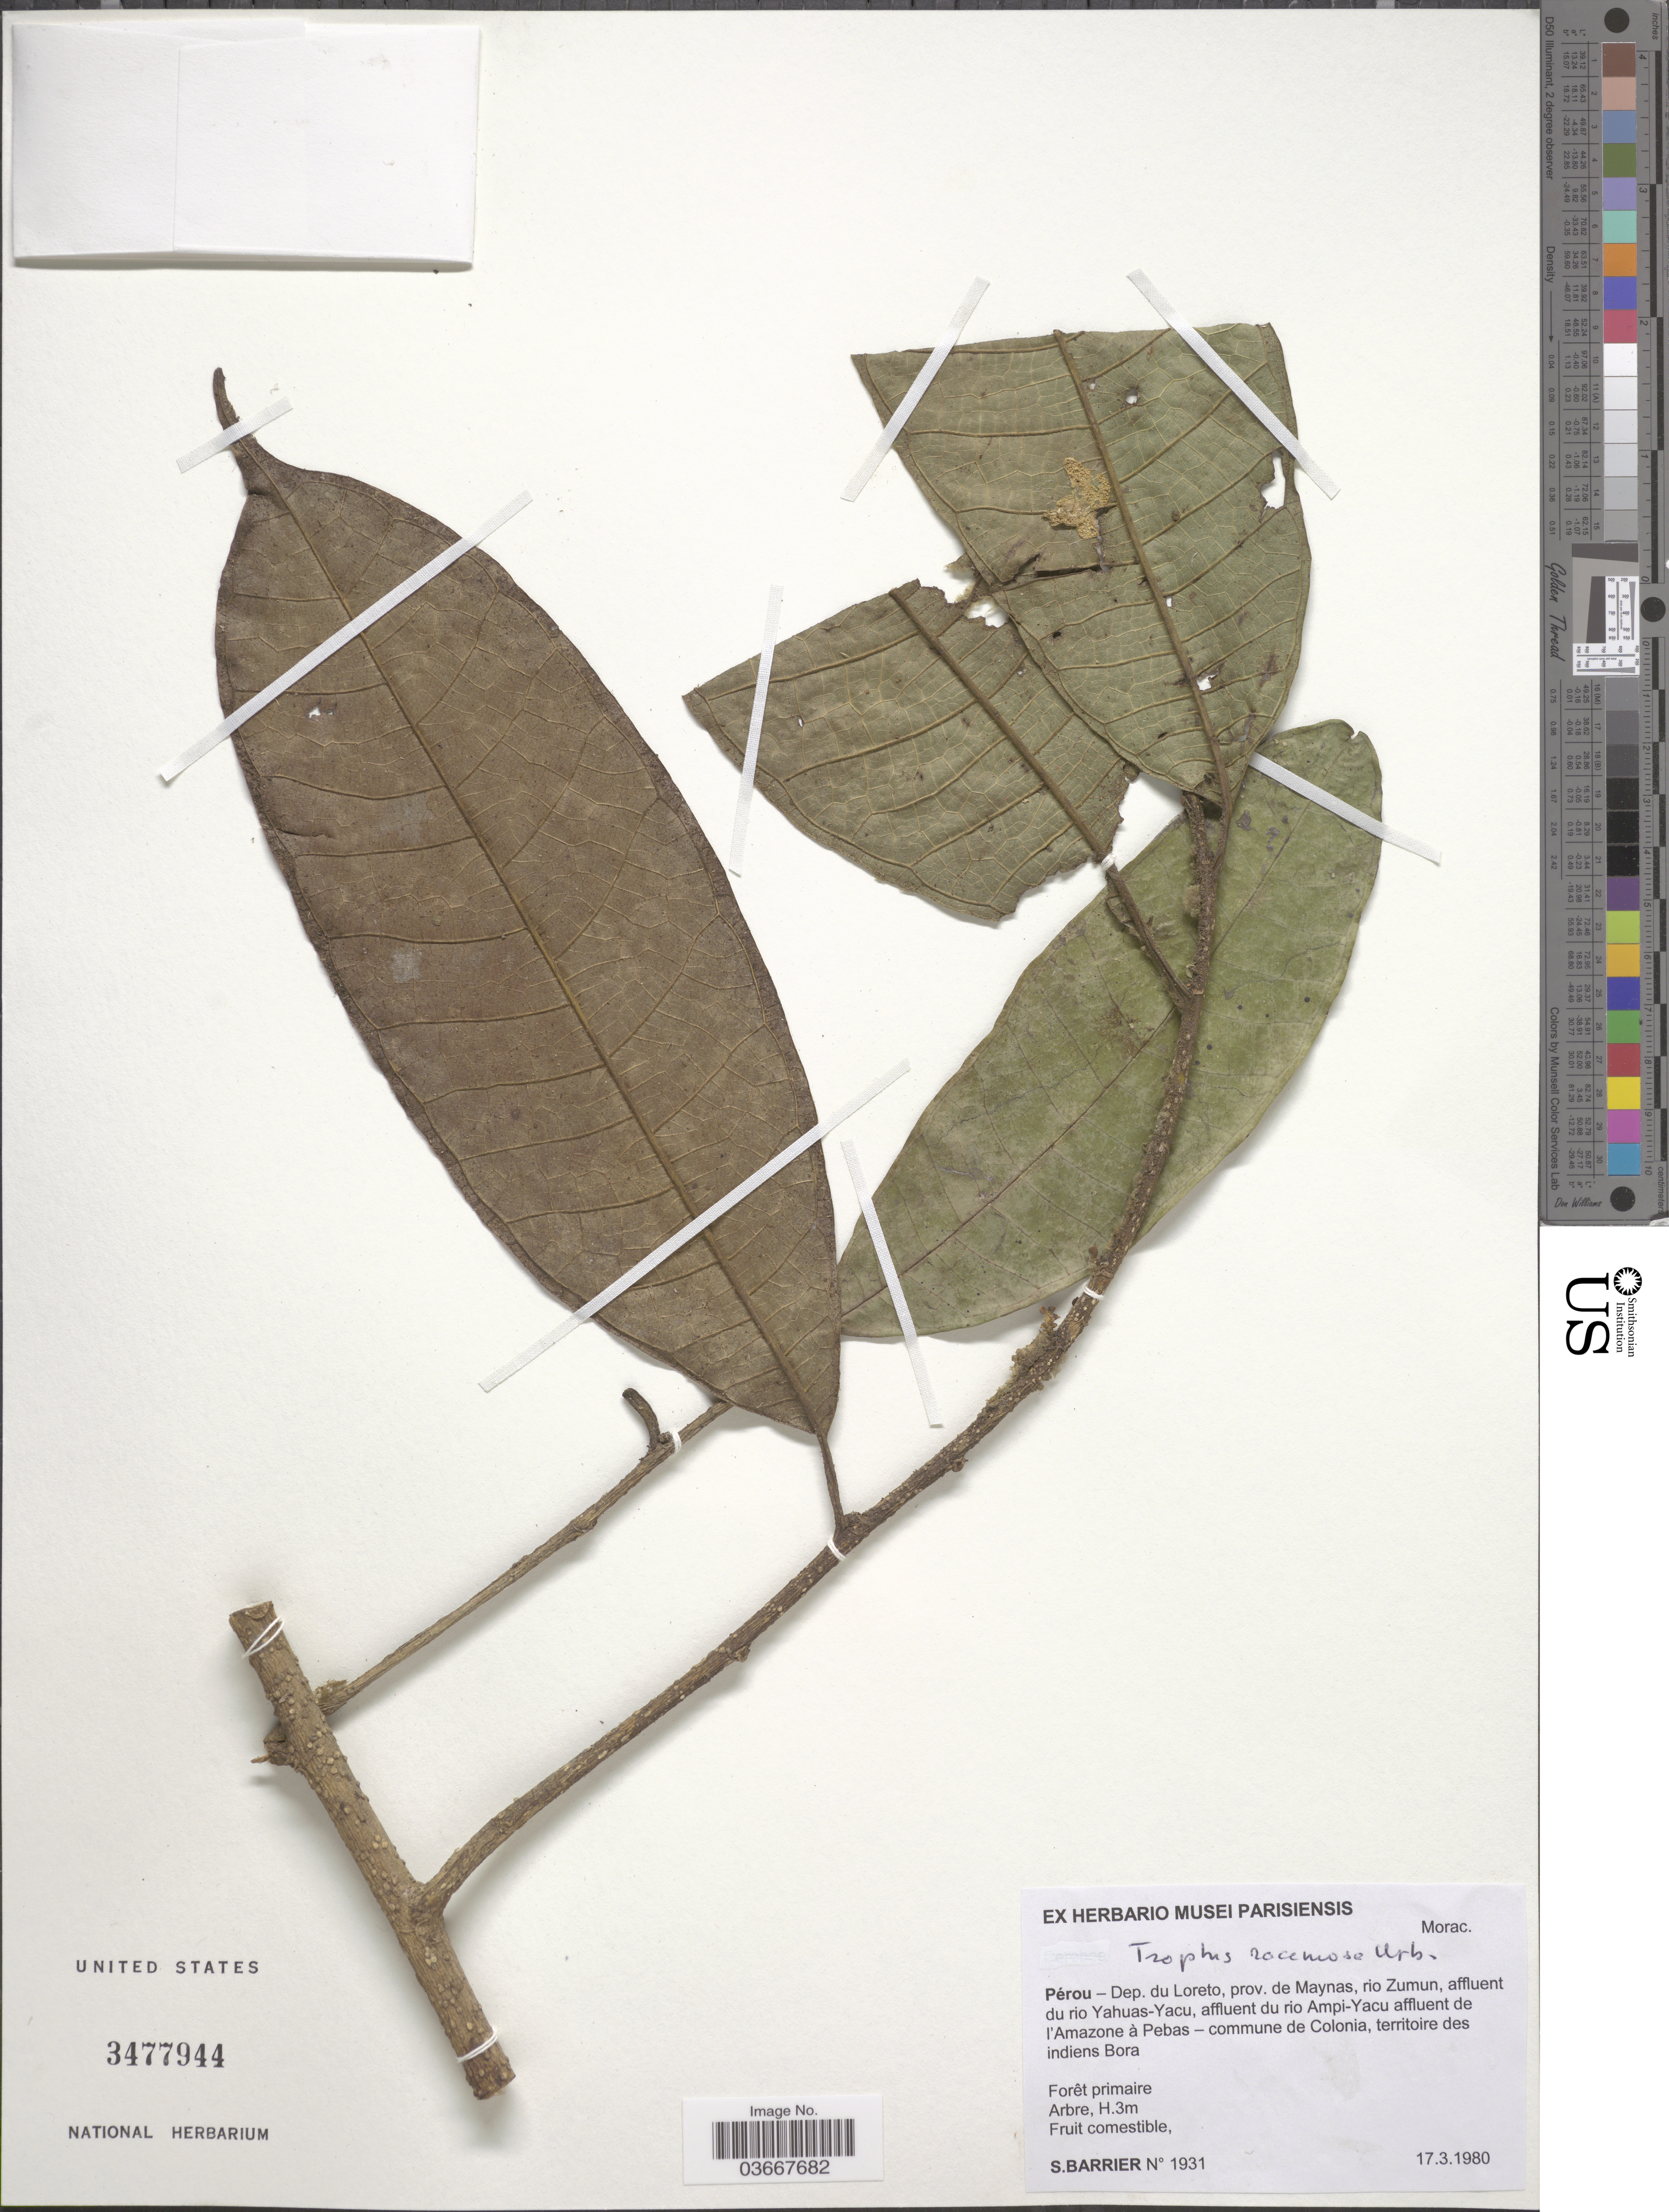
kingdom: Plantae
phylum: Tracheophyta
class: Magnoliopsida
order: Rosales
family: Moraceae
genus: Trophis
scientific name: Trophis racemosa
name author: (L.) Urb.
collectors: S. Barrier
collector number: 1931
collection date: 1980-03-17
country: Peru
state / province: Loreto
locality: Pérou - Dep. du Loreto, prov. de Maynas, rio Zumun, affluent du rio Yahuas-Yacu, affluent du rio Ampi-Yacu affluent de l'Amazone à Pebas - commune de Colonia, territoire des indiens Bora.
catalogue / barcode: US 3477944